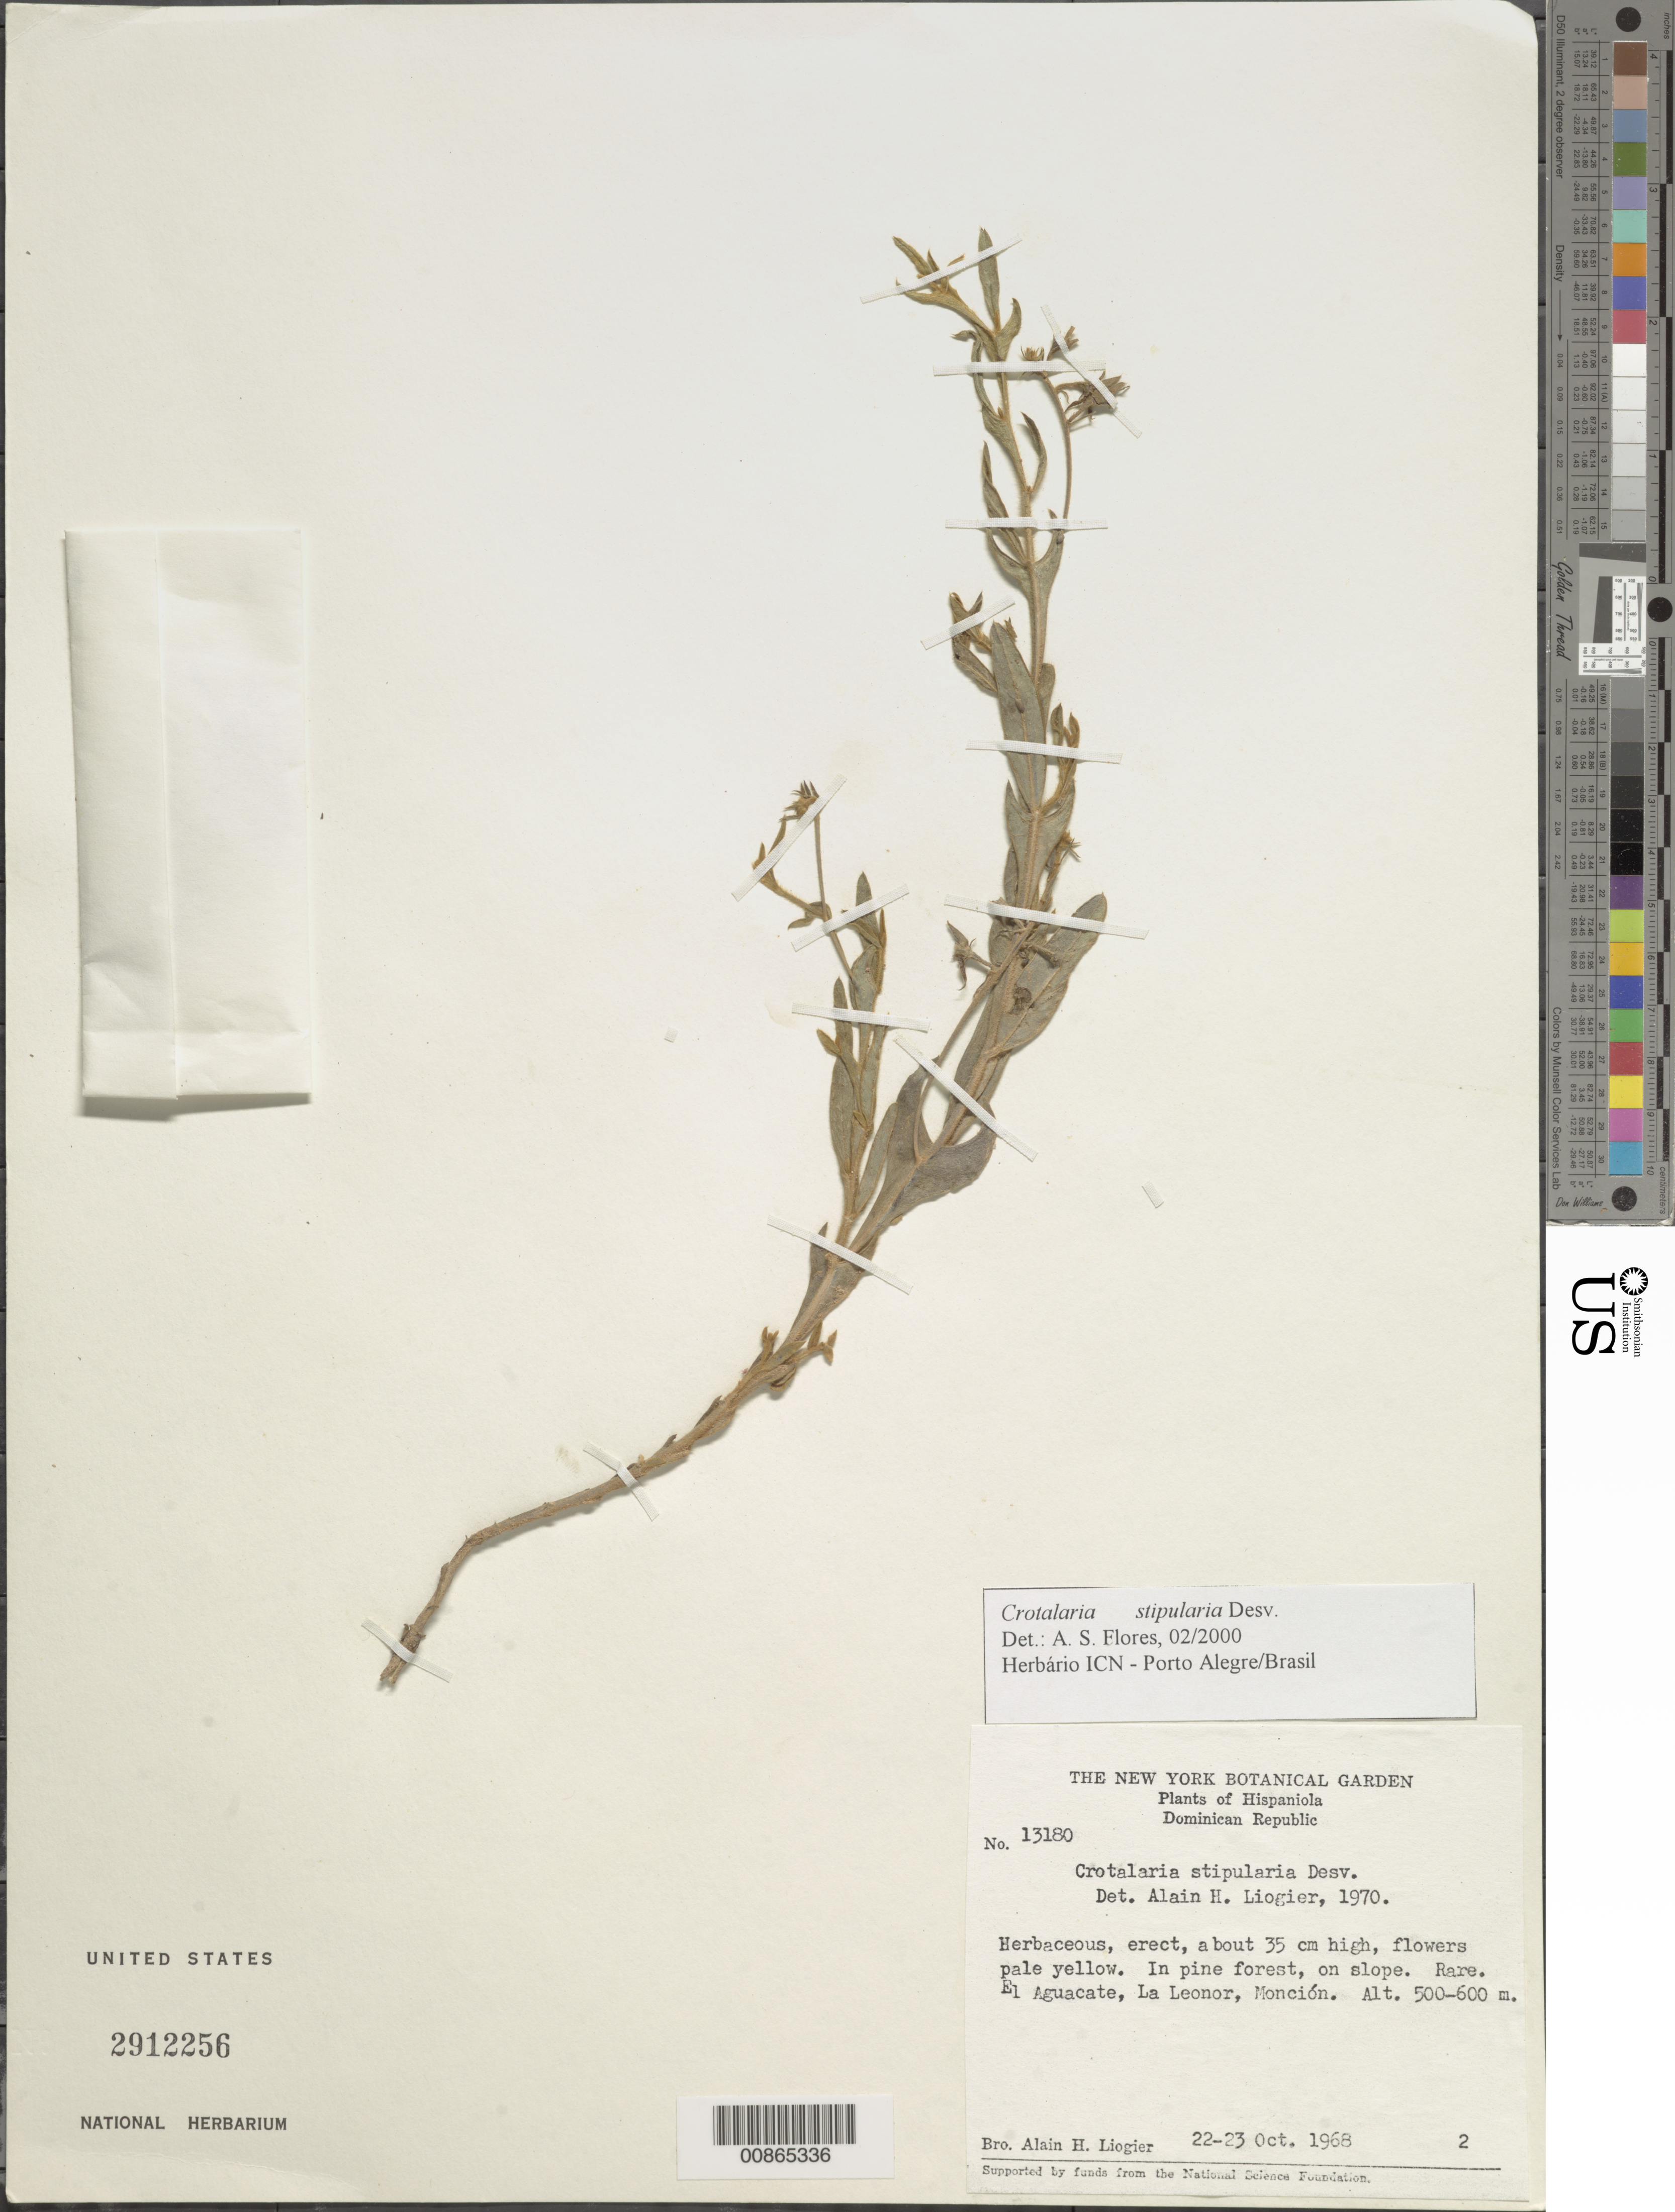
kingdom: Plantae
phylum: Tracheophyta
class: Magnoliopsida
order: Fabales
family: Fabaceae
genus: Crotalaria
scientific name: Crotalaria stipularia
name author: Desv.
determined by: Flores, A. S., (ICN), Universidade Federal do Rio Grande do Sul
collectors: A. H. Liogier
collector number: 13180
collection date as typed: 22 Oct 1968 to 23 Oct 1968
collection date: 1968-10-22/1968-10-23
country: Dominican Republic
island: Hispaniola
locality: El Aguacate, La Leonor, Monción.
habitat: In pine forest, on slope.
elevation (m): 500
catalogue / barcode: US 2912256